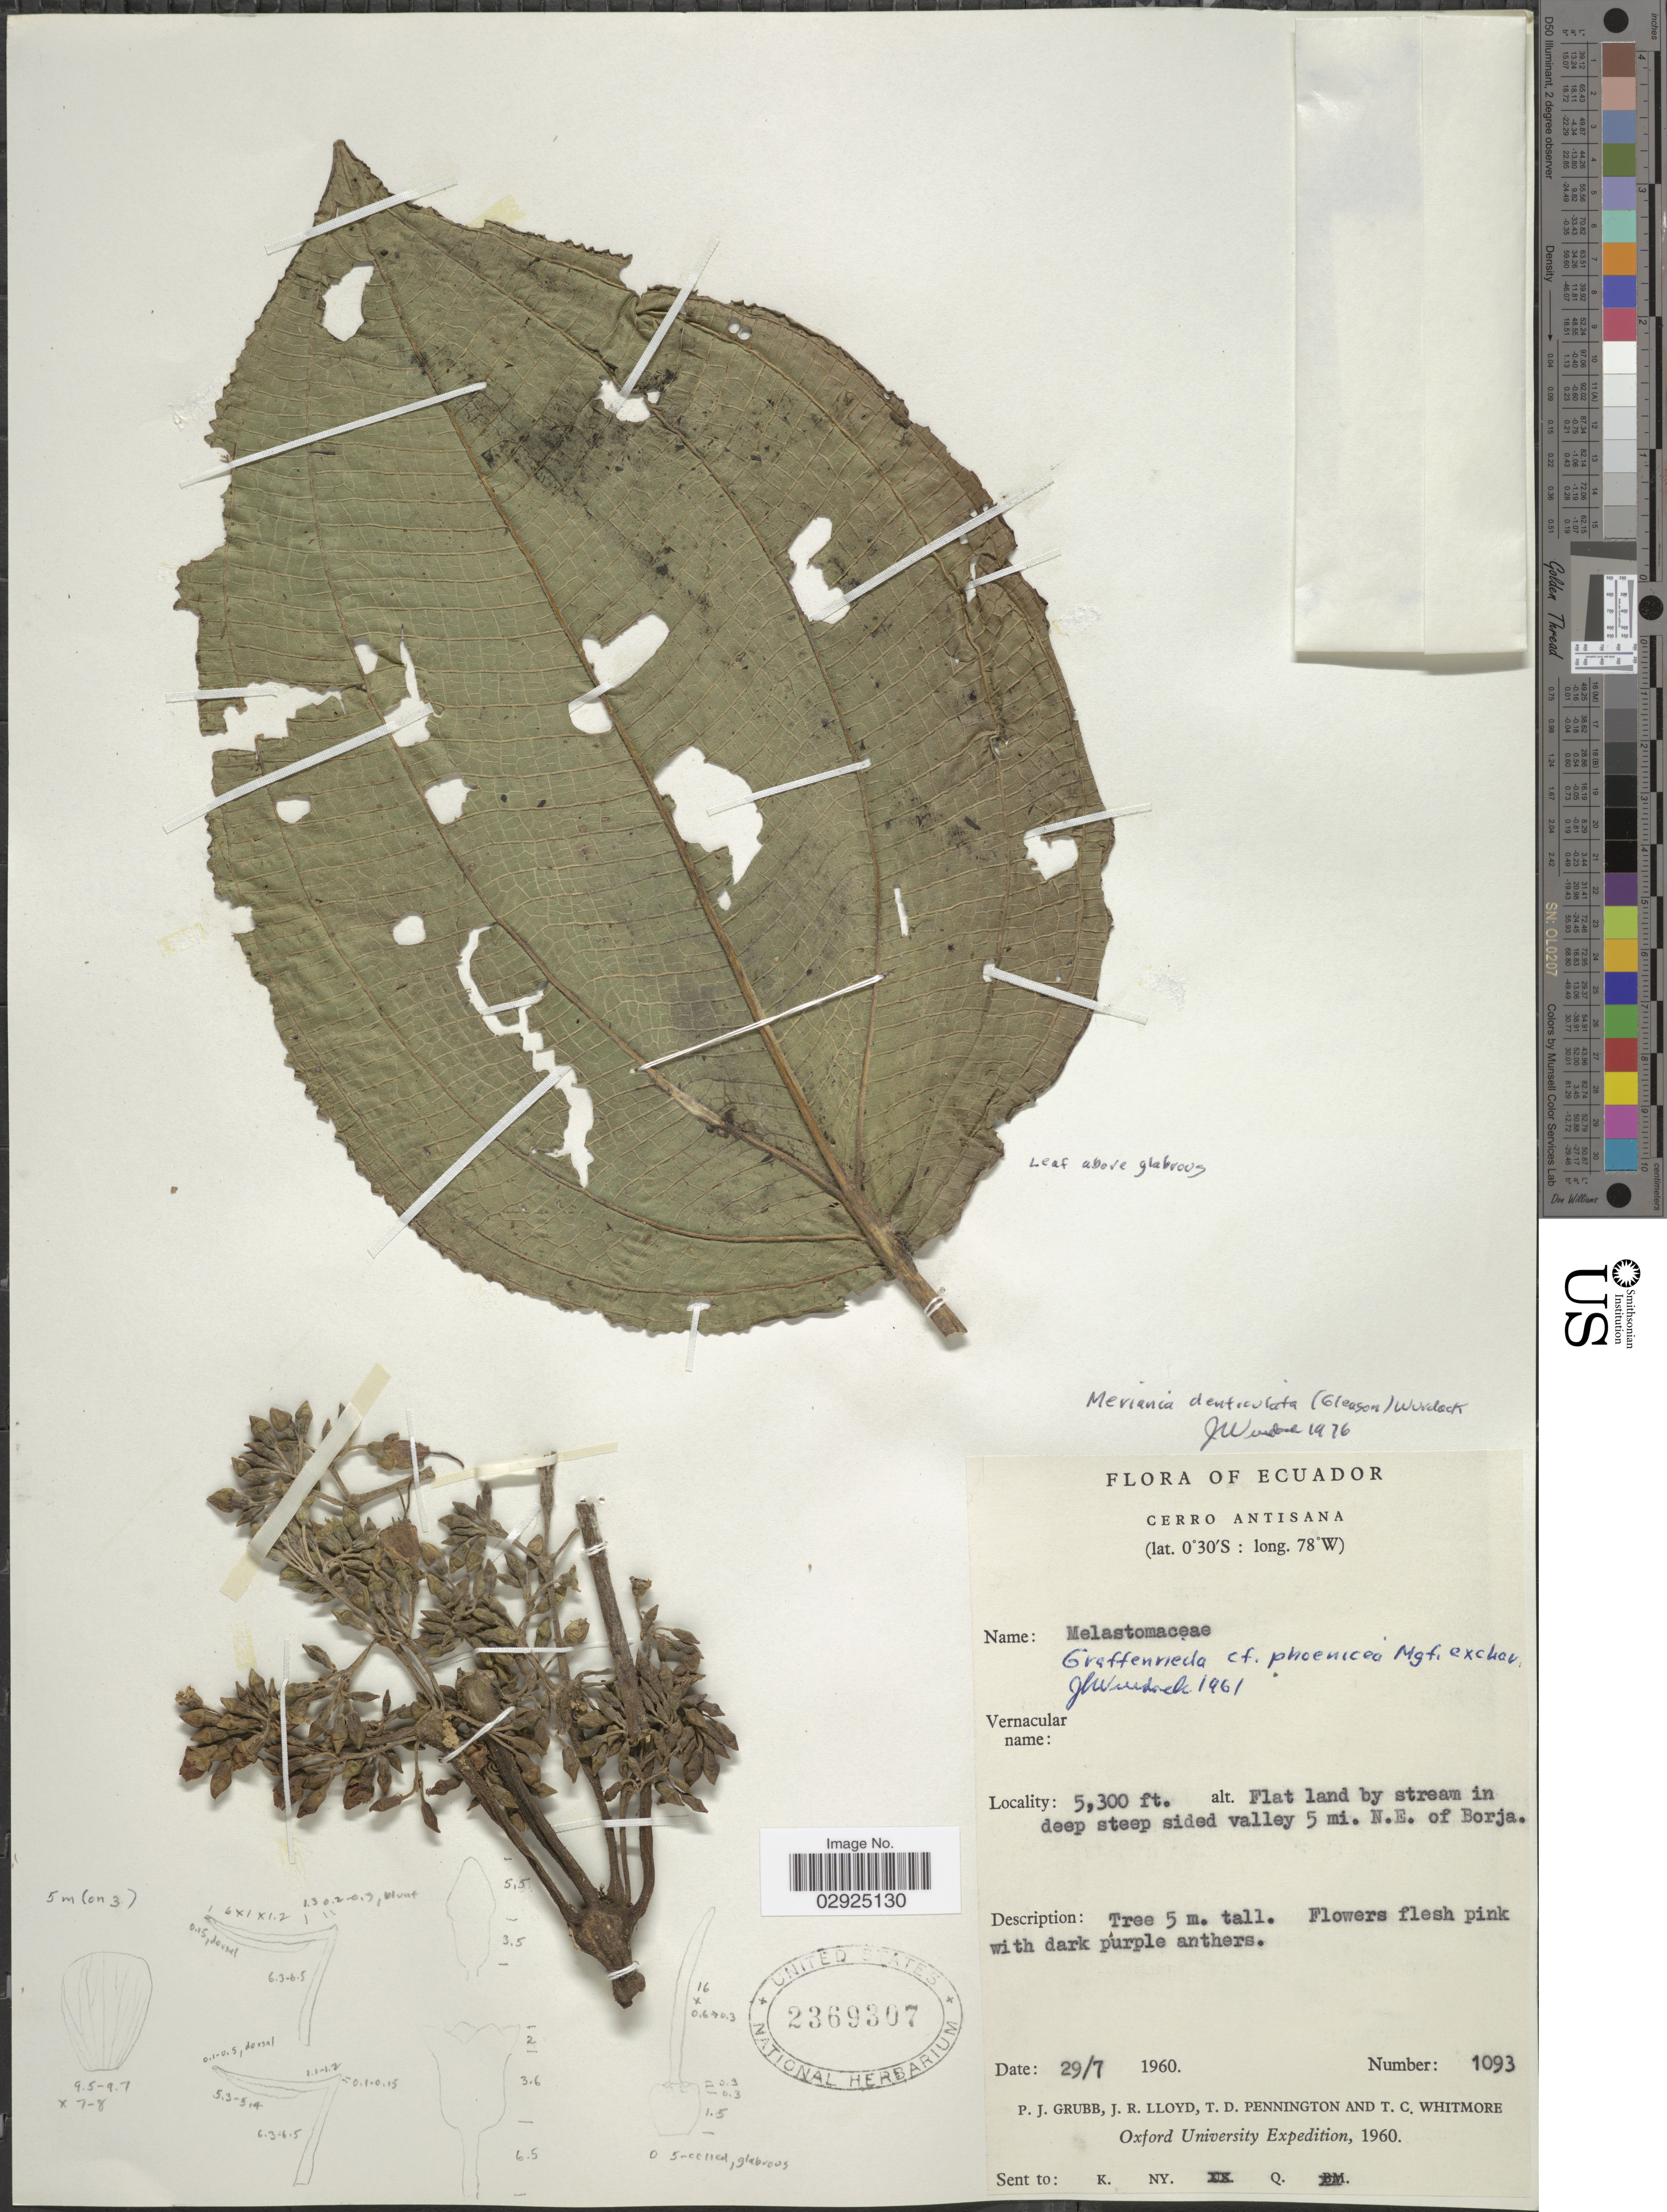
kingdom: Plantae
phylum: Tracheophyta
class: Magnoliopsida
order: Myrtales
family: Melastomataceae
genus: Meriania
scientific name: Meriania denticulata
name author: (Gleason) Wurdack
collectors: P. J. Grubb, J. R. Lloyd, T. D. Pennington & T. C. Whitmore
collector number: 1093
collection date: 1960-07-29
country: Ecuador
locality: Cerro Antisana. Flat land by stream in deep steep sided valley 5 mi. N.E. of Borja.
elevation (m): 1615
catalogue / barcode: US 2369307